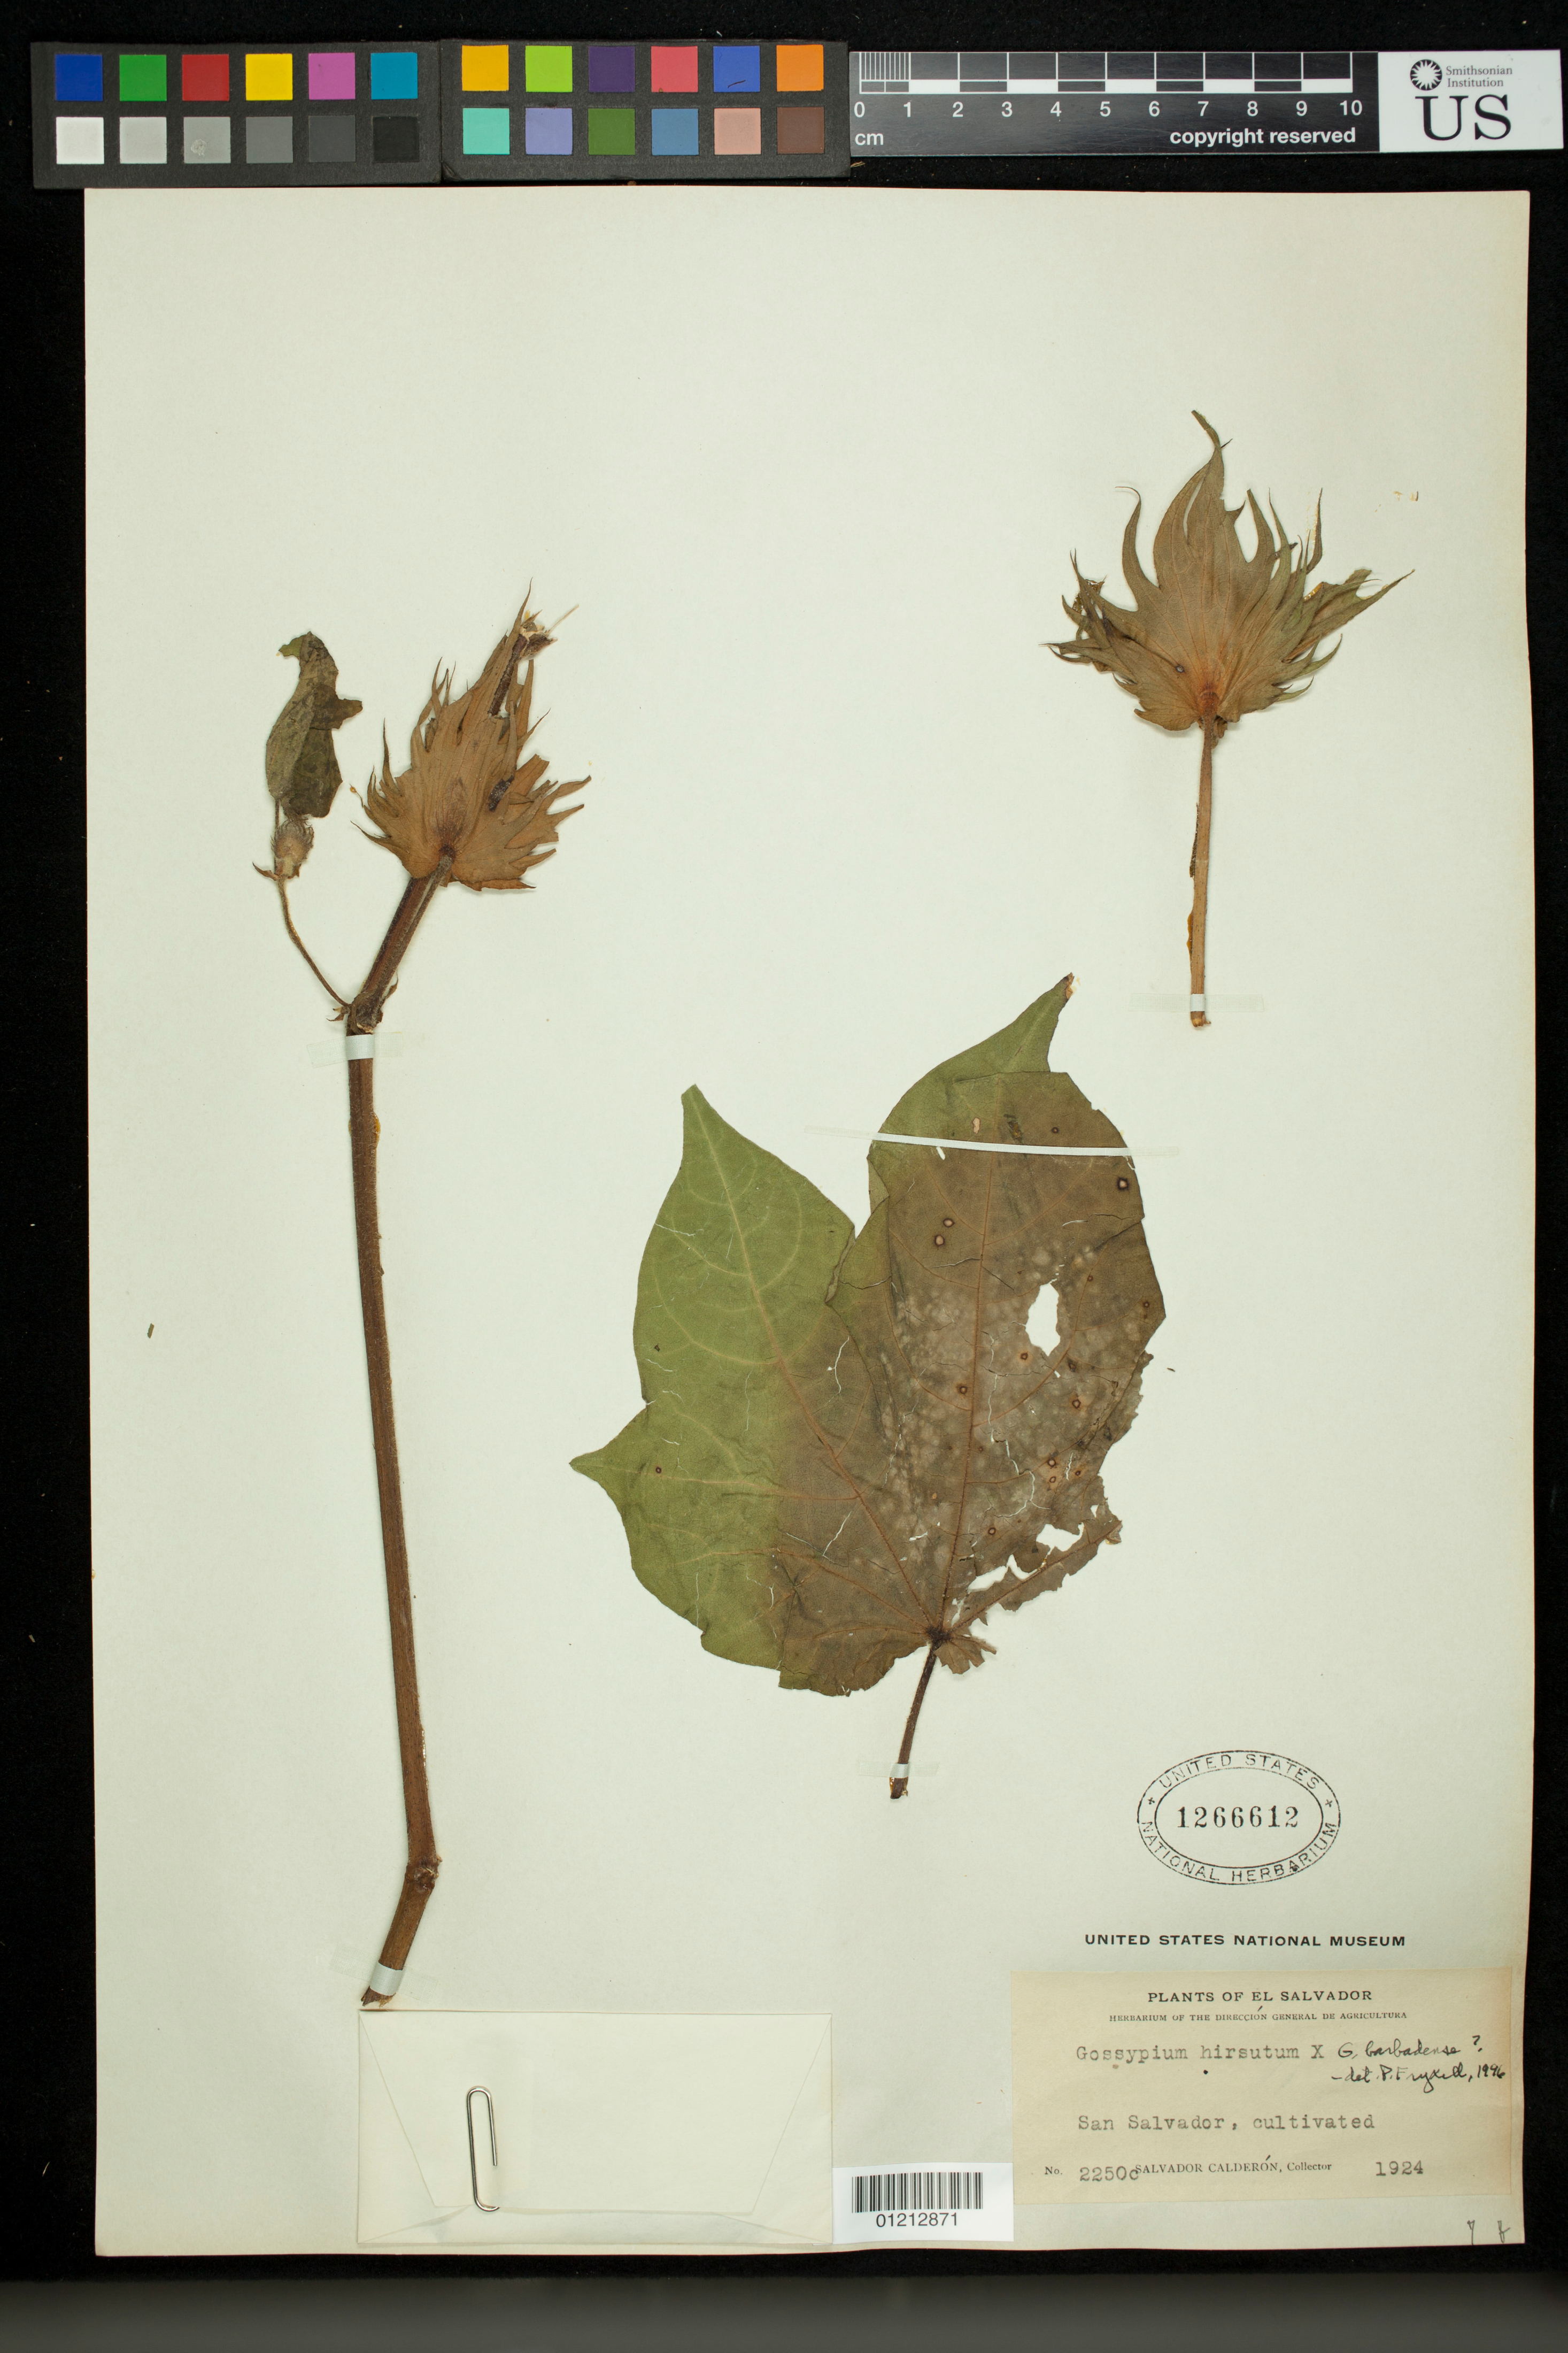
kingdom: Plantae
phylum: Tracheophyta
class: Magnoliopsida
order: Malvales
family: Malvaceae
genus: Gossypium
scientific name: Gossypium barbadense x G. hirsutum L.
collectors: S. Calderón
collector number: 2250c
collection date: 1924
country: El Salvador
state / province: San Salvador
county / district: San Salvador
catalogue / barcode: US 1266612